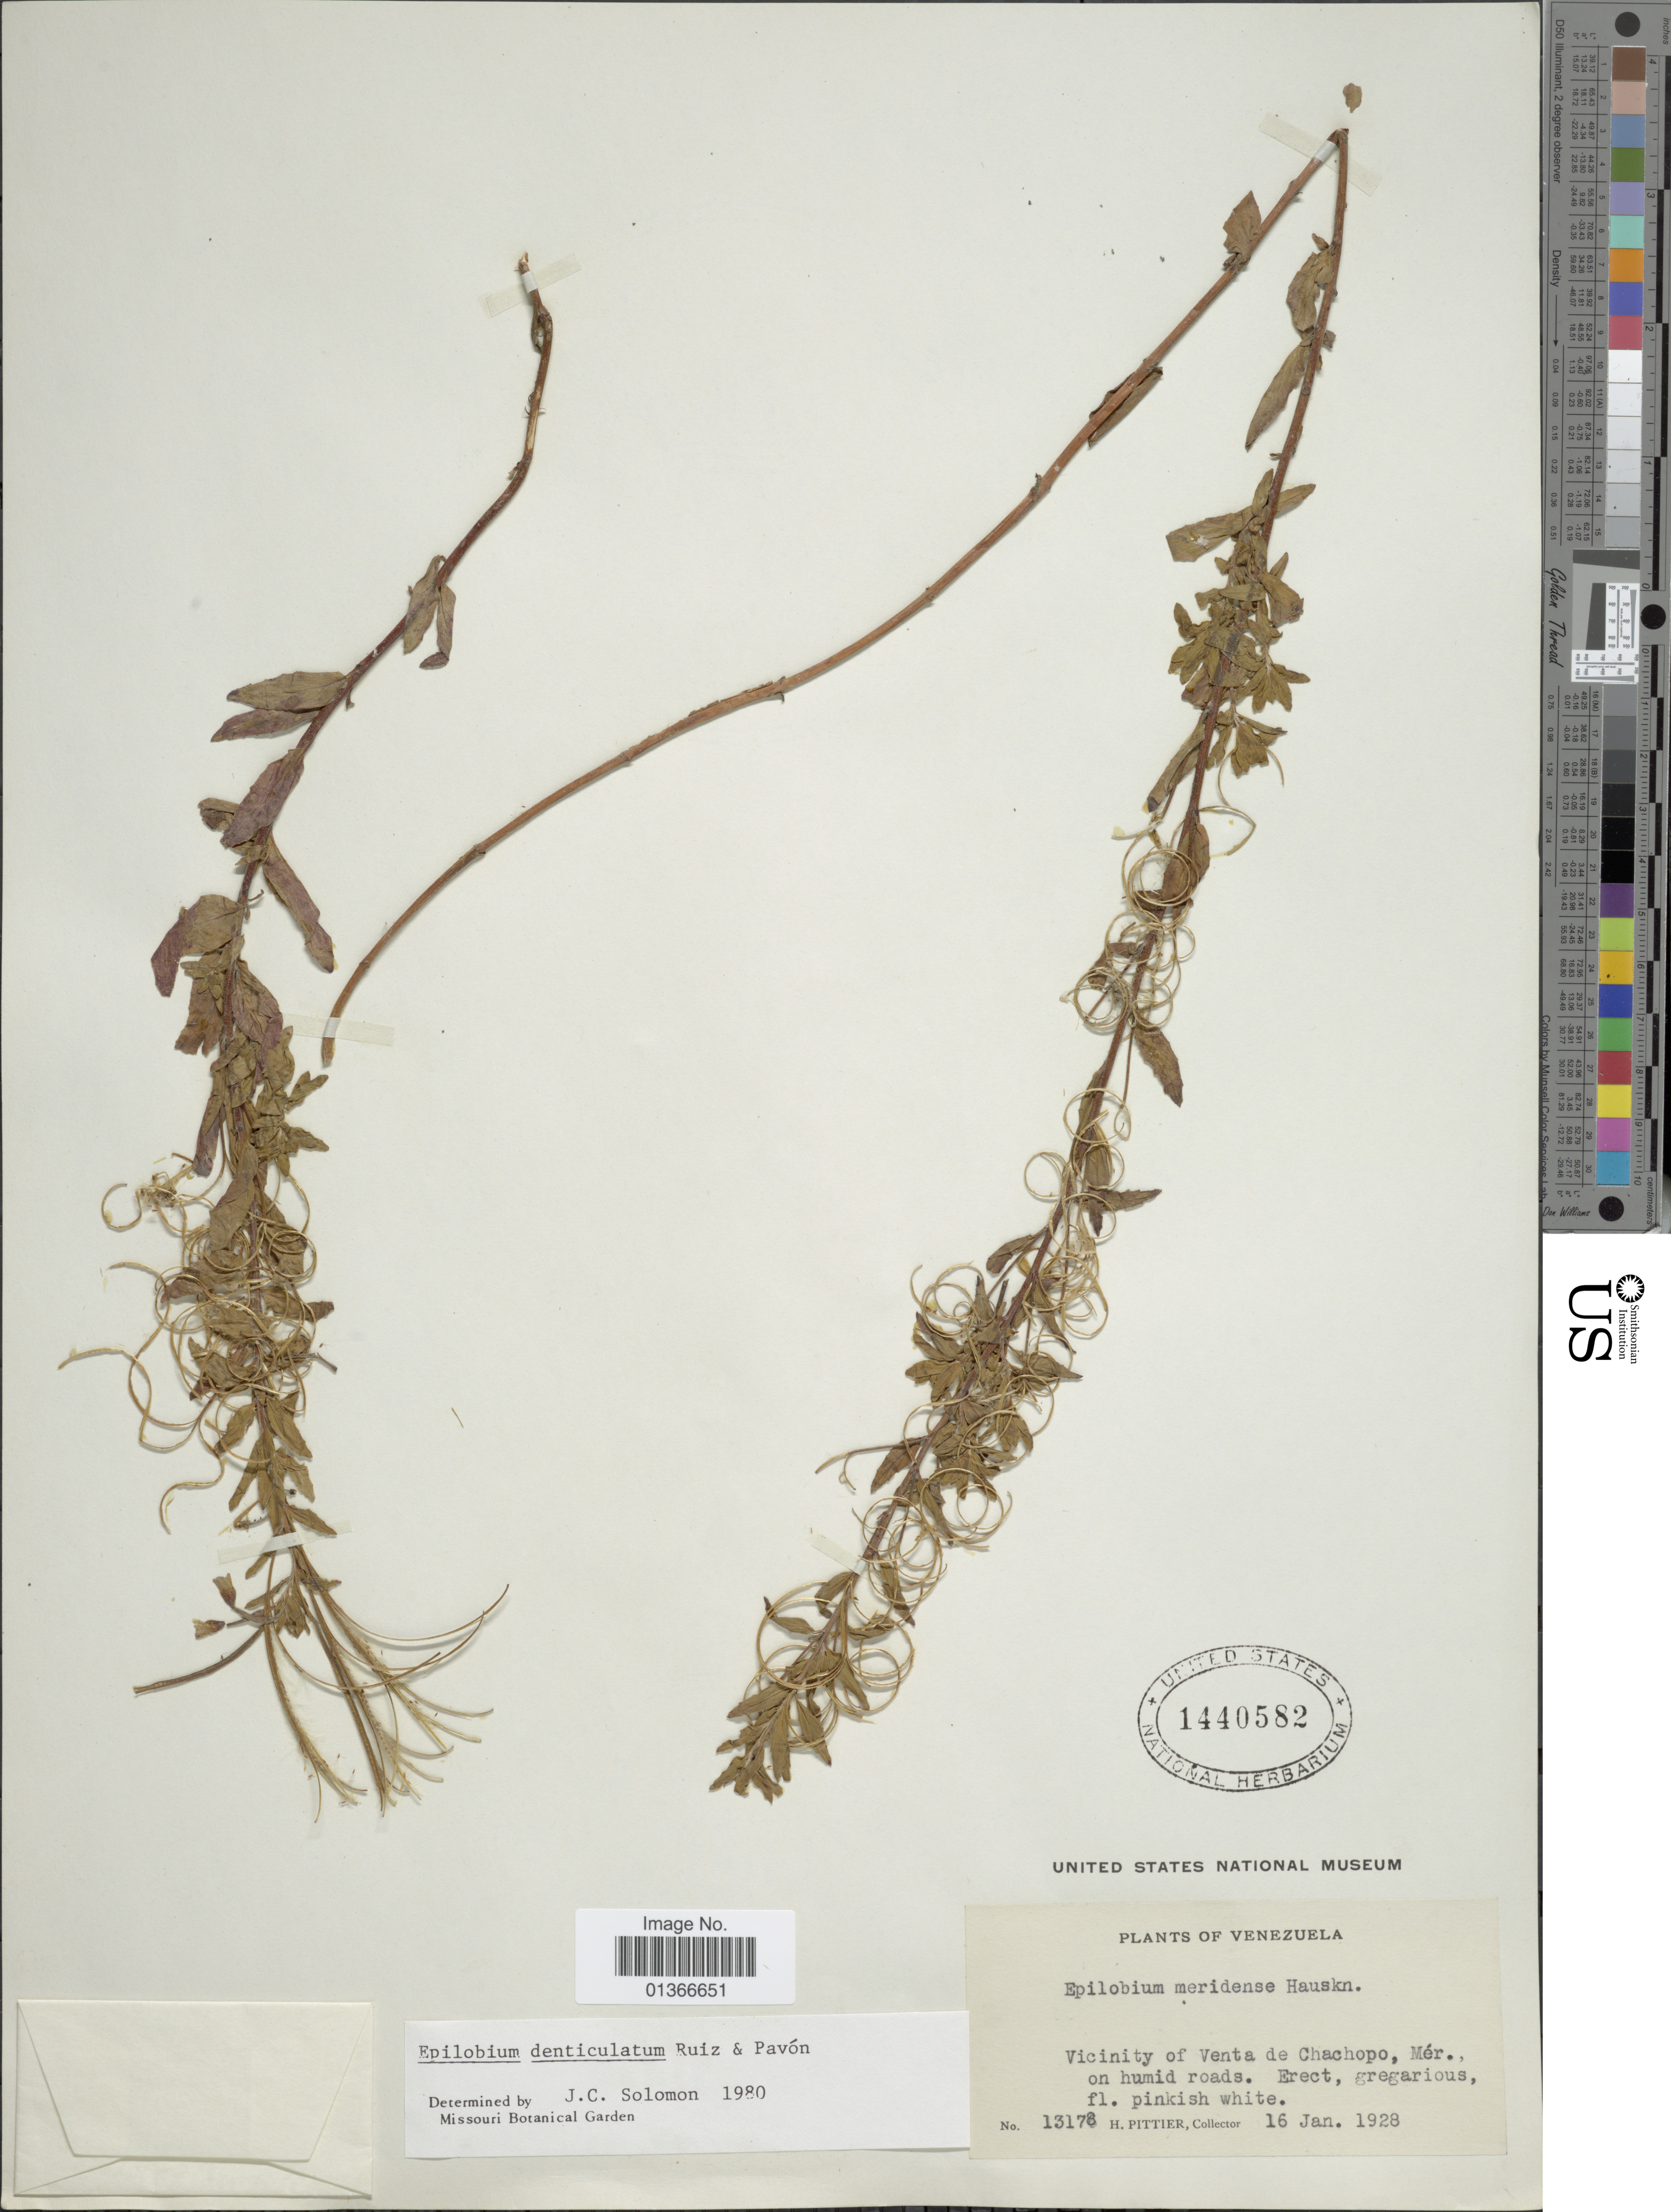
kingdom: Plantae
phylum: Tracheophyta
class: Magnoliopsida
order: Myrtales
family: Onagraceae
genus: Epilobium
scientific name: Epilobium denticulatum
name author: Ruiz & Pav.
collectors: H. F. Pittier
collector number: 13178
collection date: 1928-01-16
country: Venezuela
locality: Vicinity of Venta de Chachopo, Mér.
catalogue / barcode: US 1440582